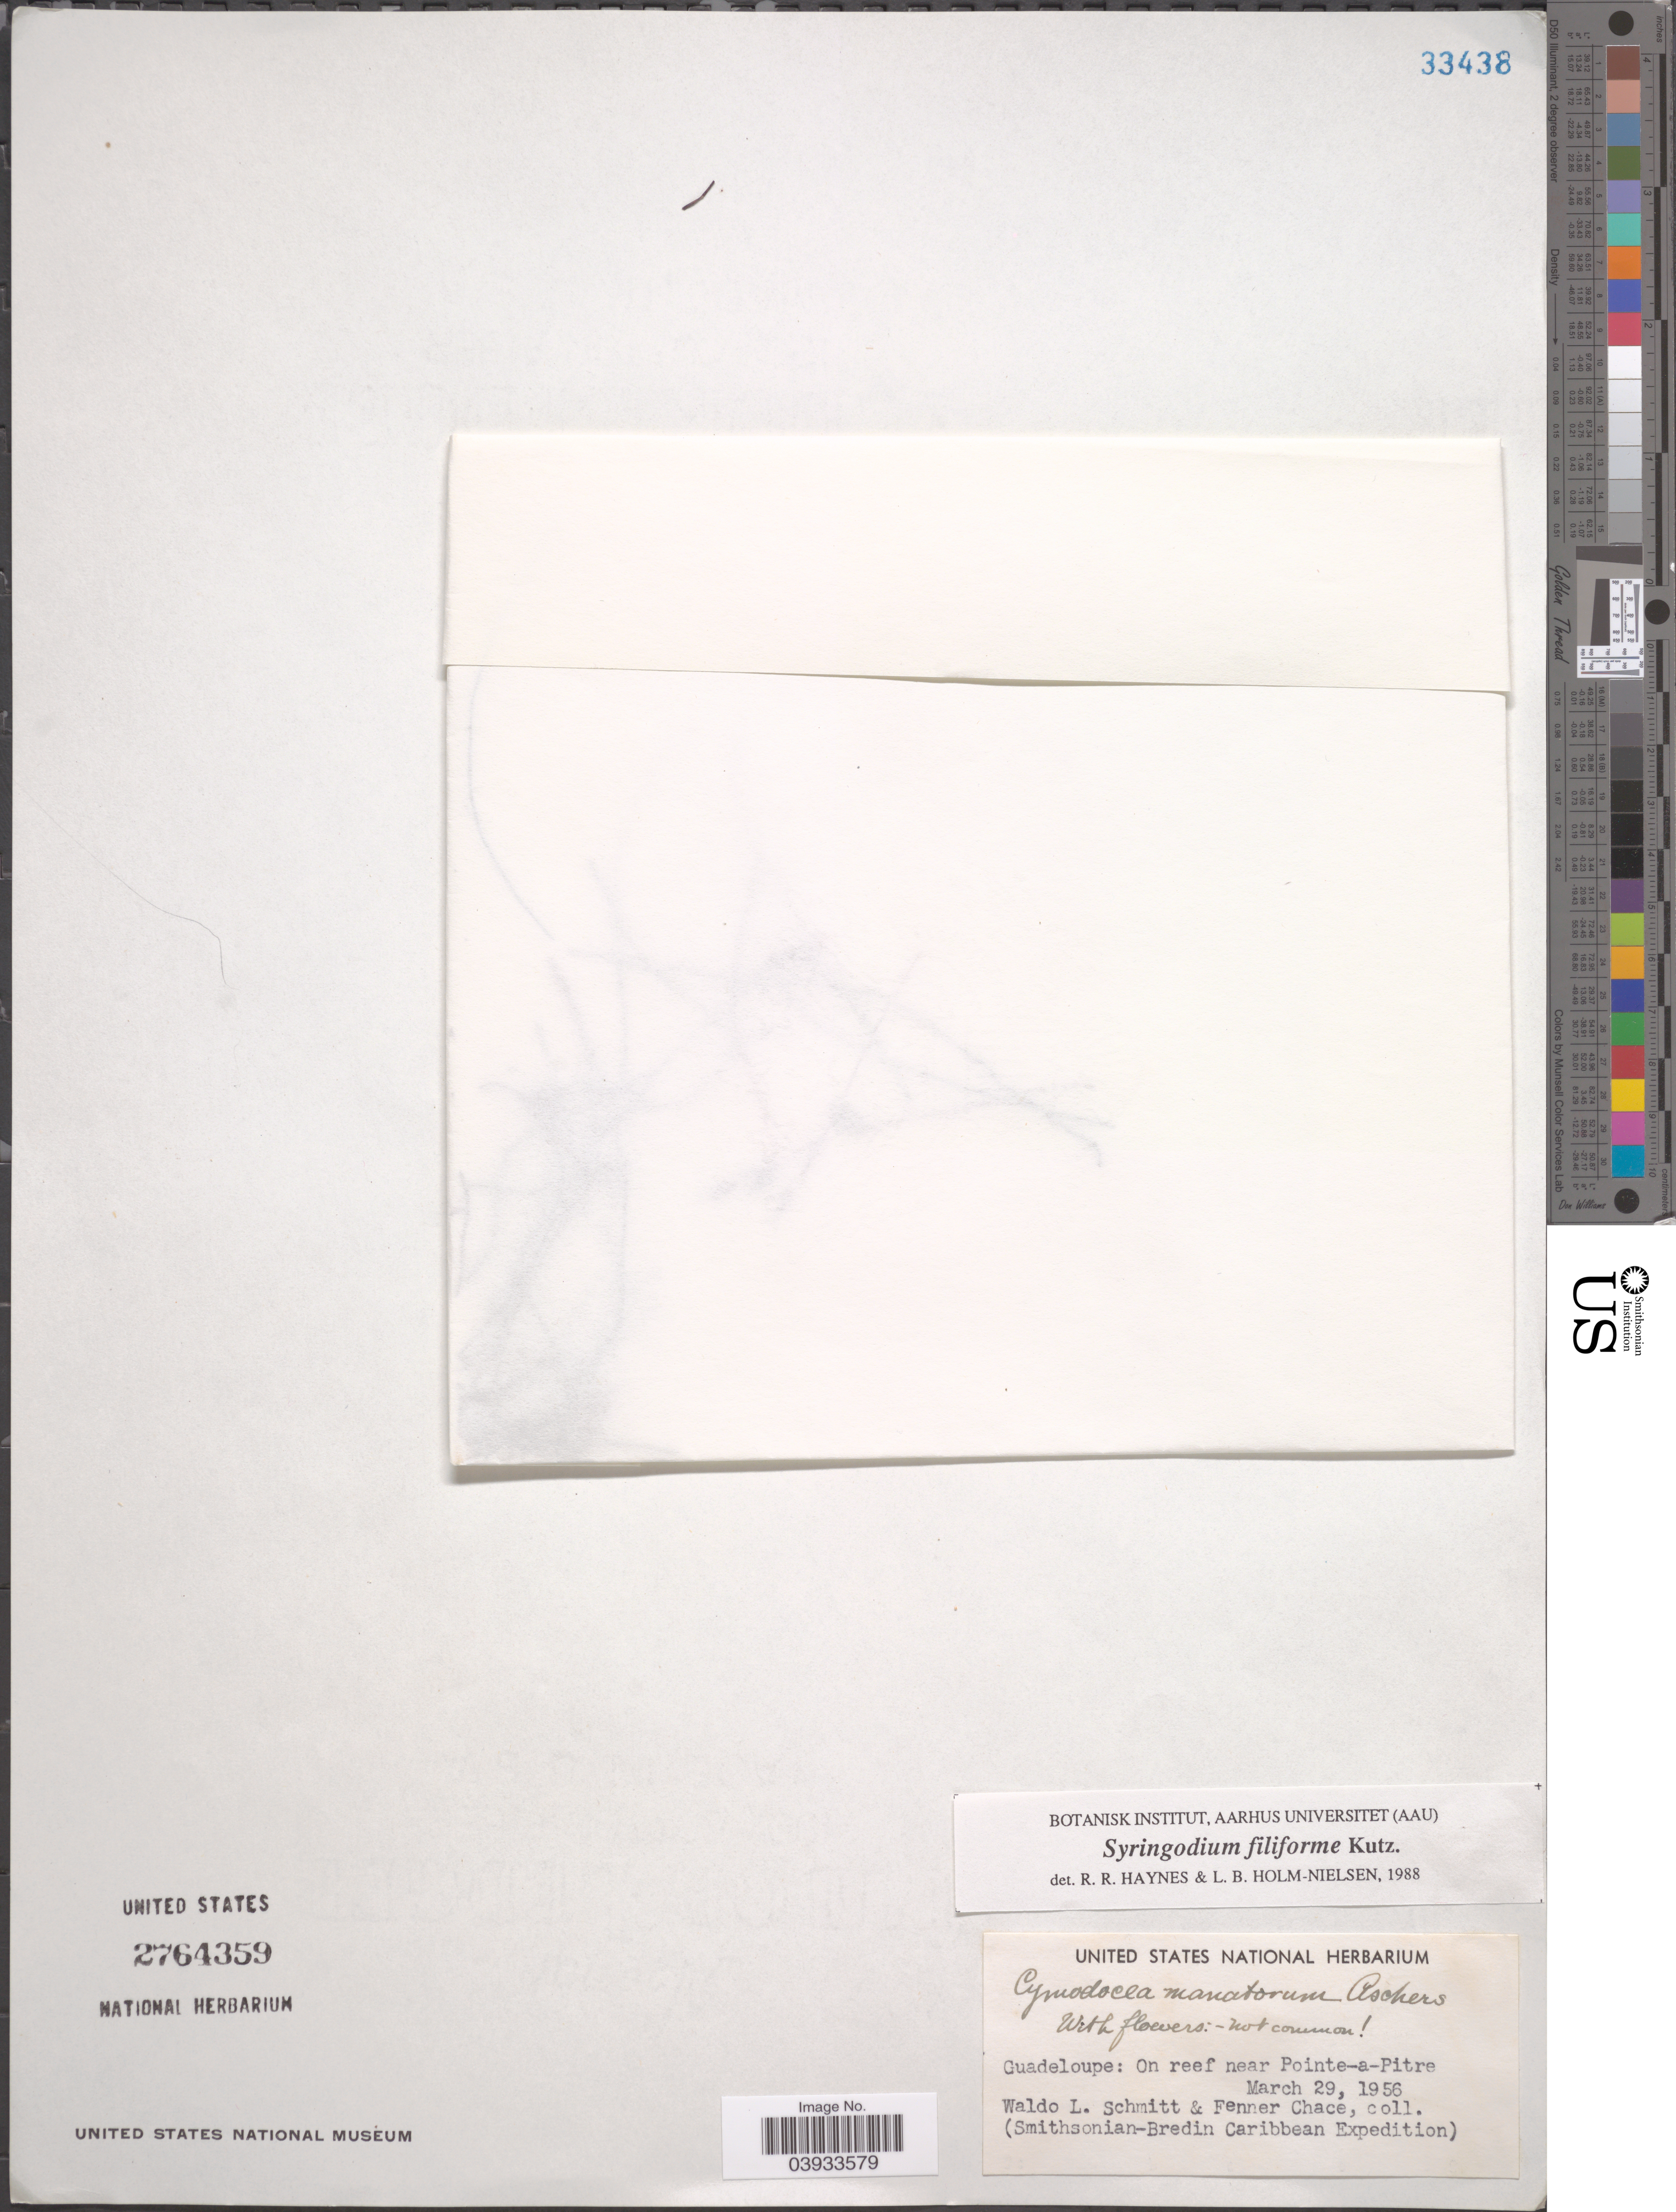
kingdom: Plantae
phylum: Tracheophyta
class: Liliopsida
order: Alismatales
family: Cymodoceaceae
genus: Syringodium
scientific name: Syringodium filiforme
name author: Kütz.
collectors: W. L. Schmitt & F. Chace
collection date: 1956-03-29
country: Guadeloupe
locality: On reef near Pointe-a-Pitre.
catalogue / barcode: US 2764359